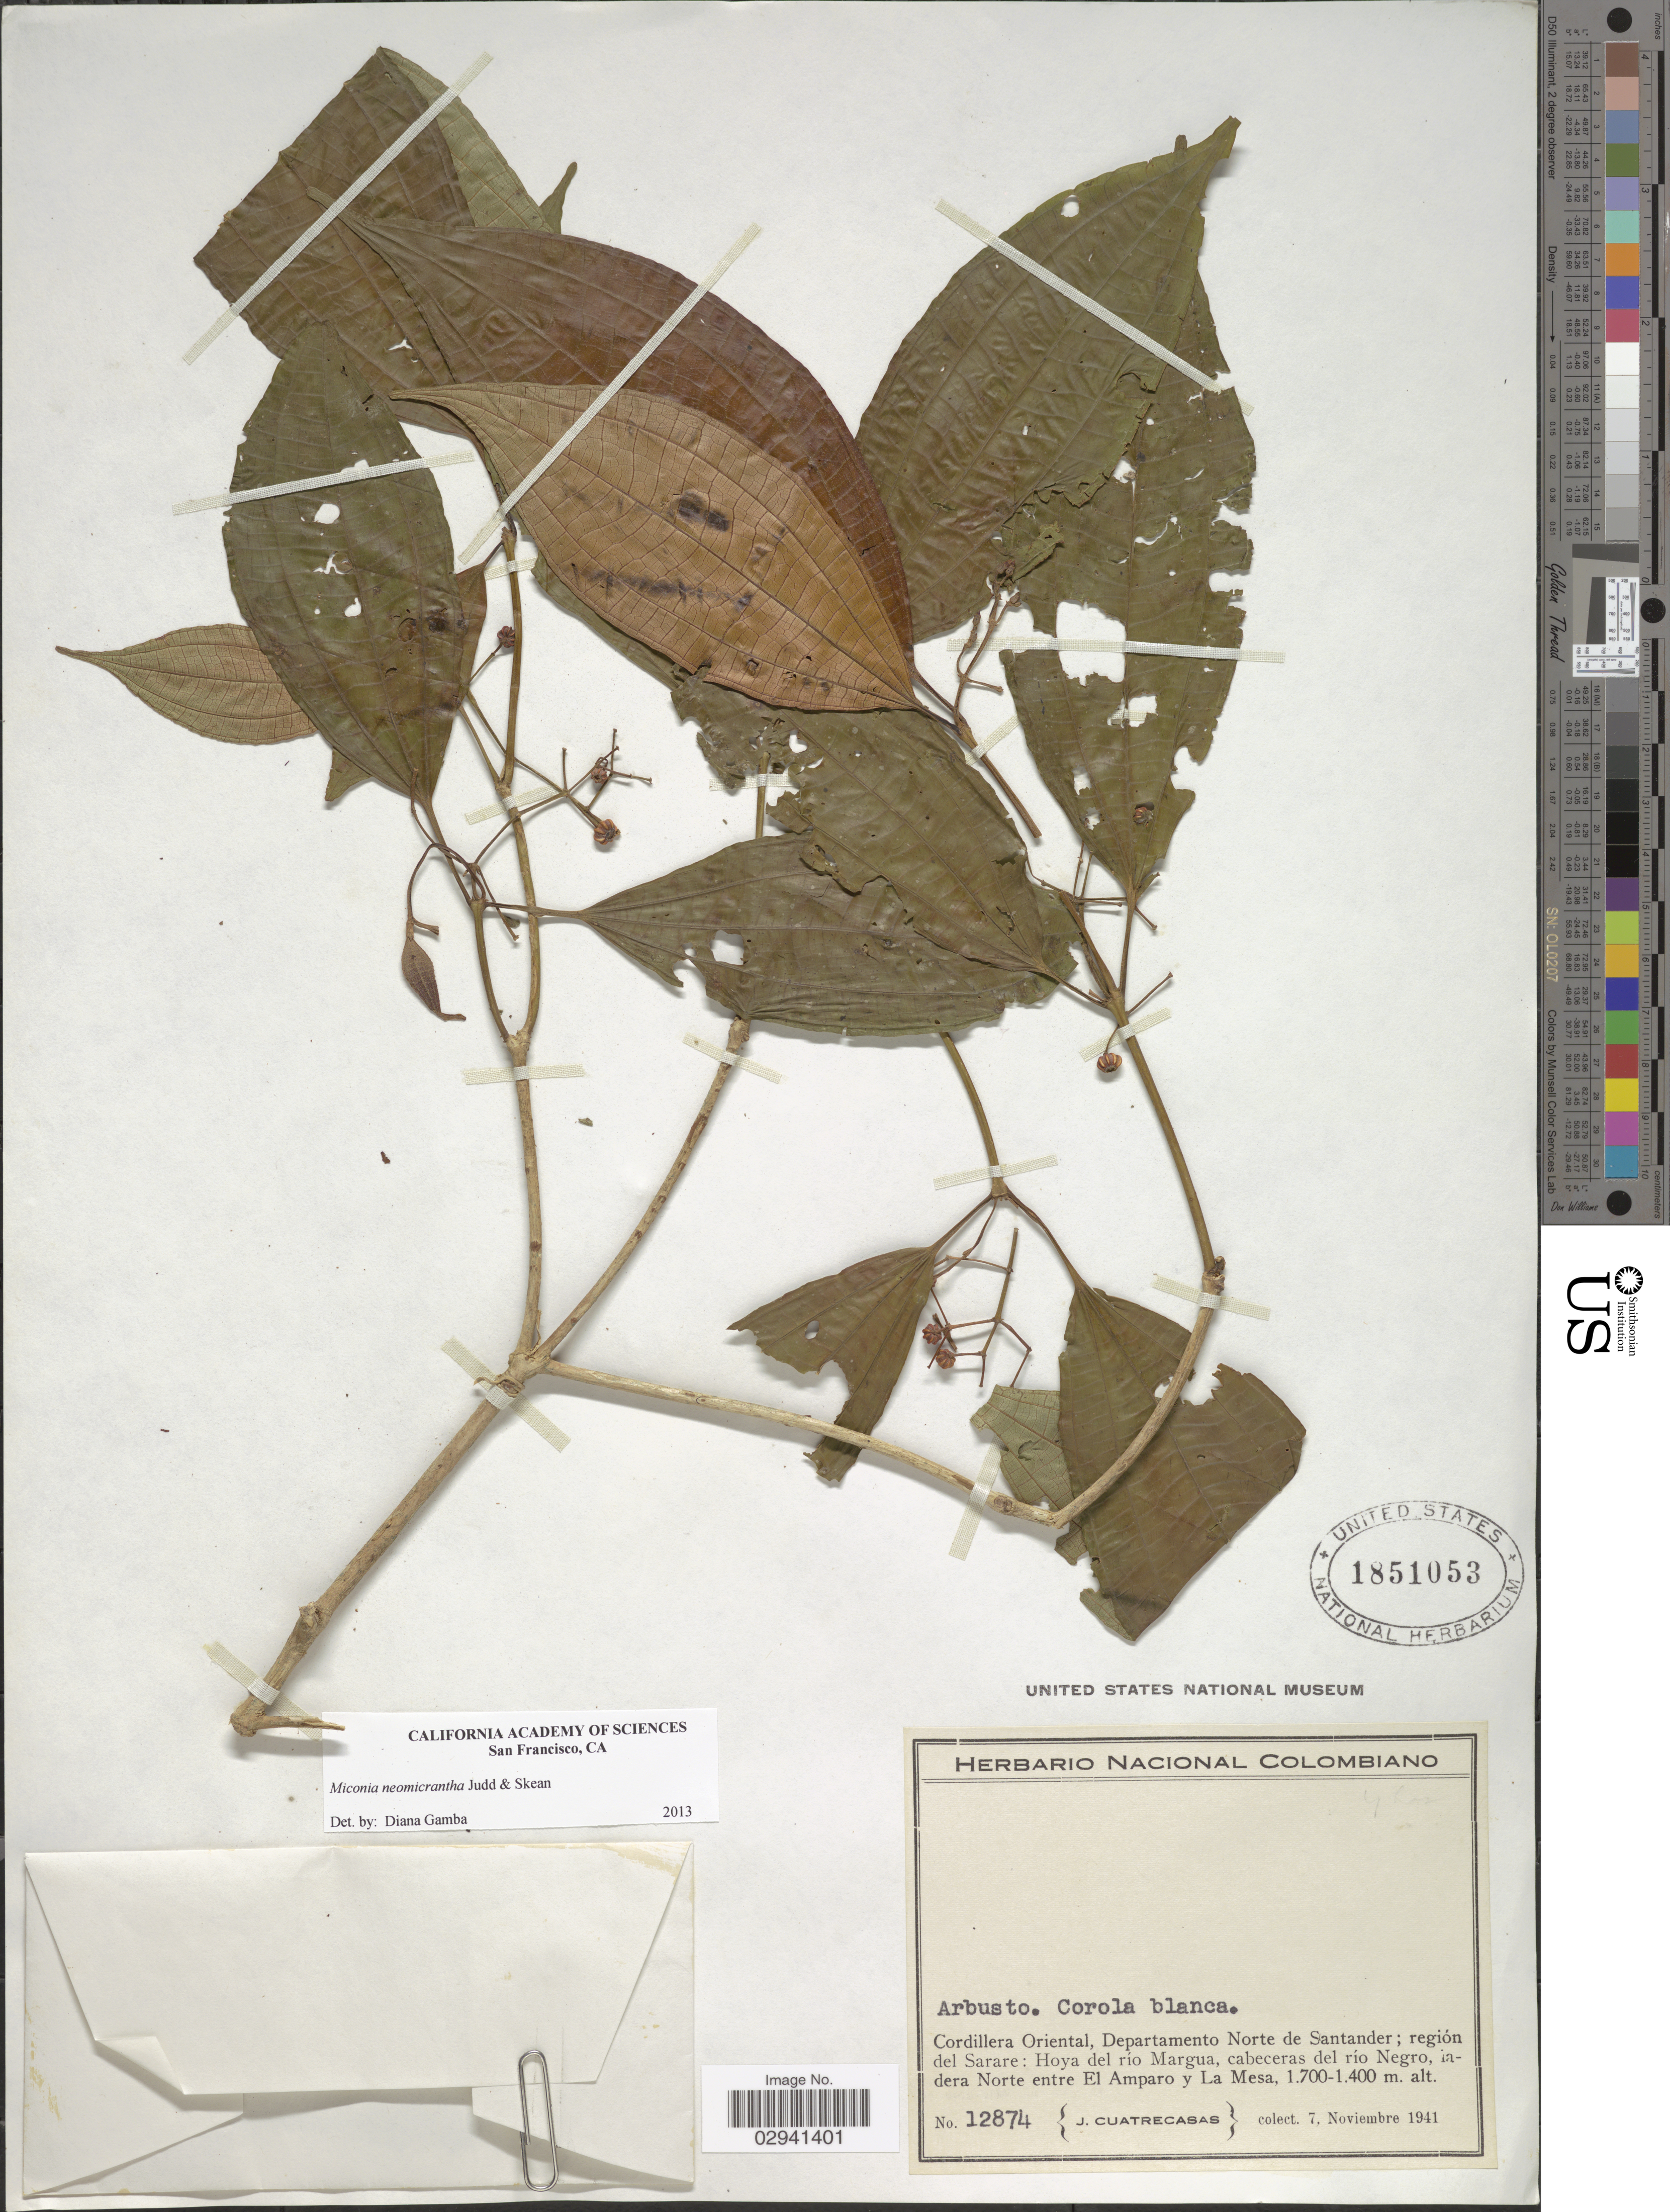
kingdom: Plantae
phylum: Tracheophyta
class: Magnoliopsida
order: Myrtales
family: Melastomataceae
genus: Miconia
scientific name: Miconia neomicrantha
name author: Judd & Skean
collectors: J. Cuatrecasas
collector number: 12874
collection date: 1941-11-07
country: Colombia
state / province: Norte de Santander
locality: Cordillera Oriental, Departamento Norte de Santander, región del Sarare, Hoya del río Margua, cabeceras del río Negro, ladera Norte entre El Amparo y La Mesa.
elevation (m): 1400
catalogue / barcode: US 1851053